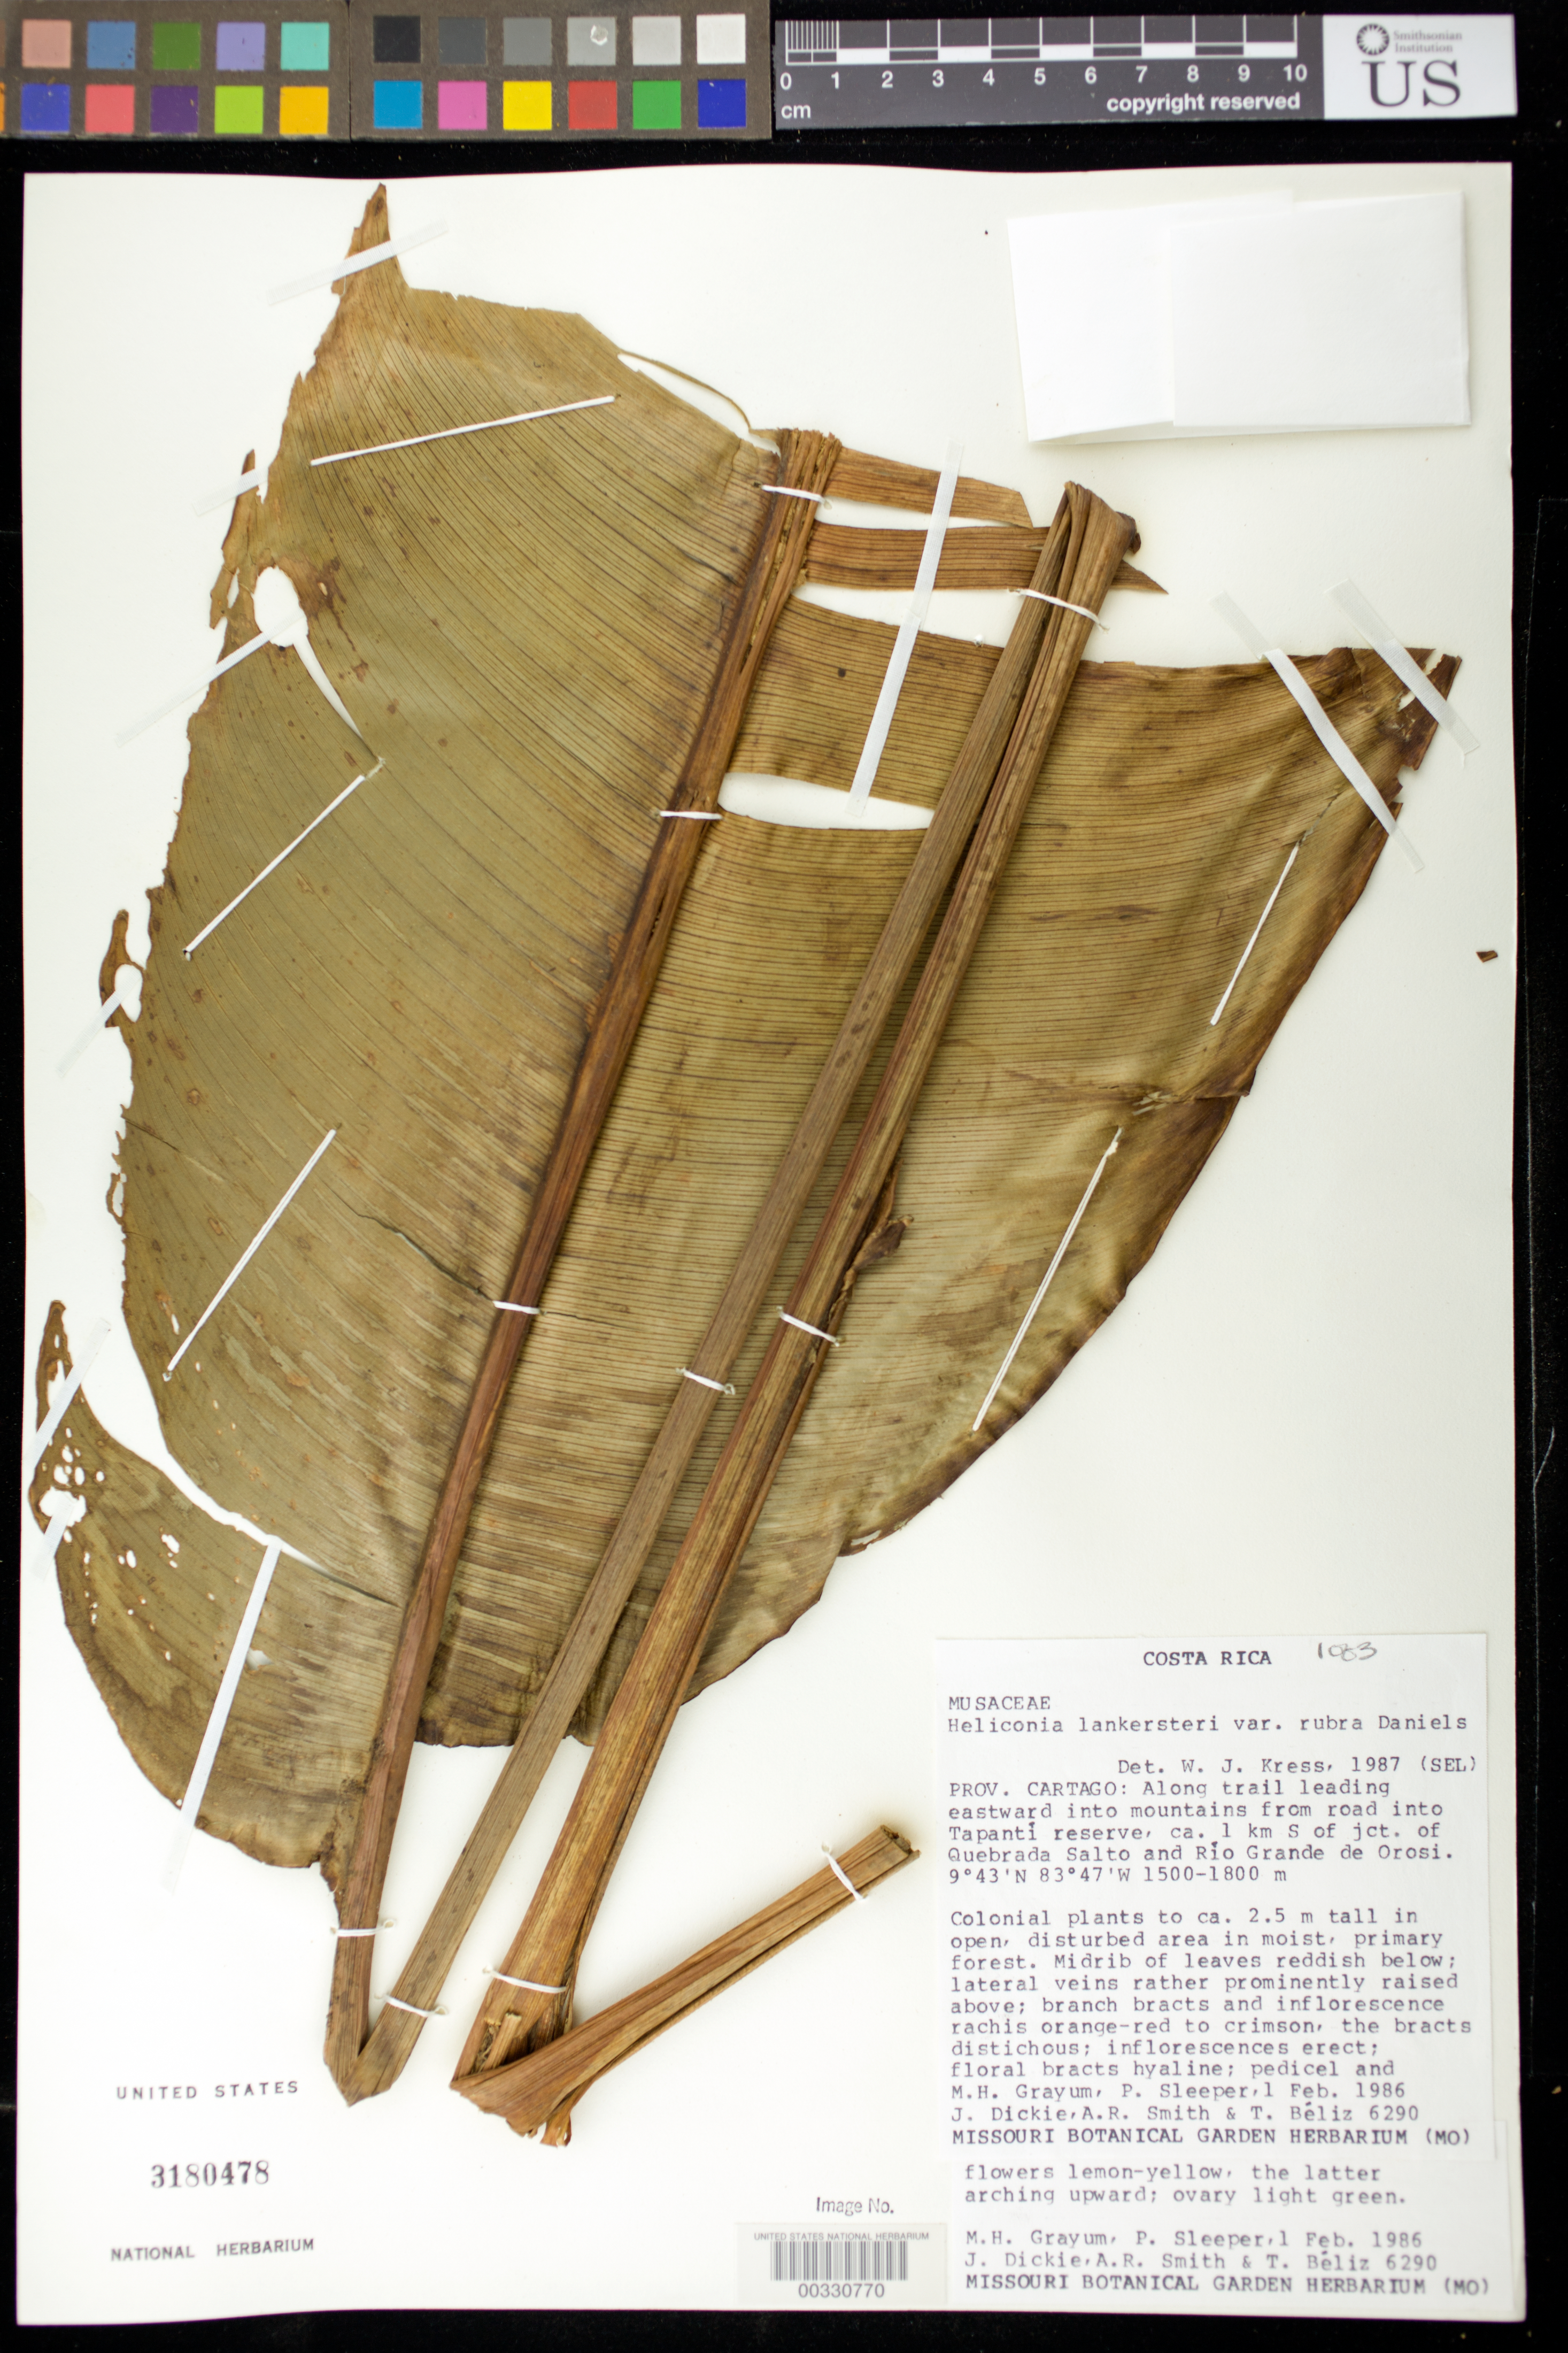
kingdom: Plantae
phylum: Tracheophyta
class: Liliopsida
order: Zingiberales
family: Heliconiaceae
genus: Heliconia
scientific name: Heliconia lankesteri var. rubra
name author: G.S. Daniels & F.G. Stiles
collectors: M. H. Grayum, P. Sleeper, J. Dickie, A. R. Smith & T. Béliz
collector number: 6290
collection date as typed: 01 Feb 1986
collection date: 1986-02-01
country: Costa Rica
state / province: Cartago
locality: Along trail leading eastward into mountains from road into Tapanti Reserve, ...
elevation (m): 1500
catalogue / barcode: US 3180478